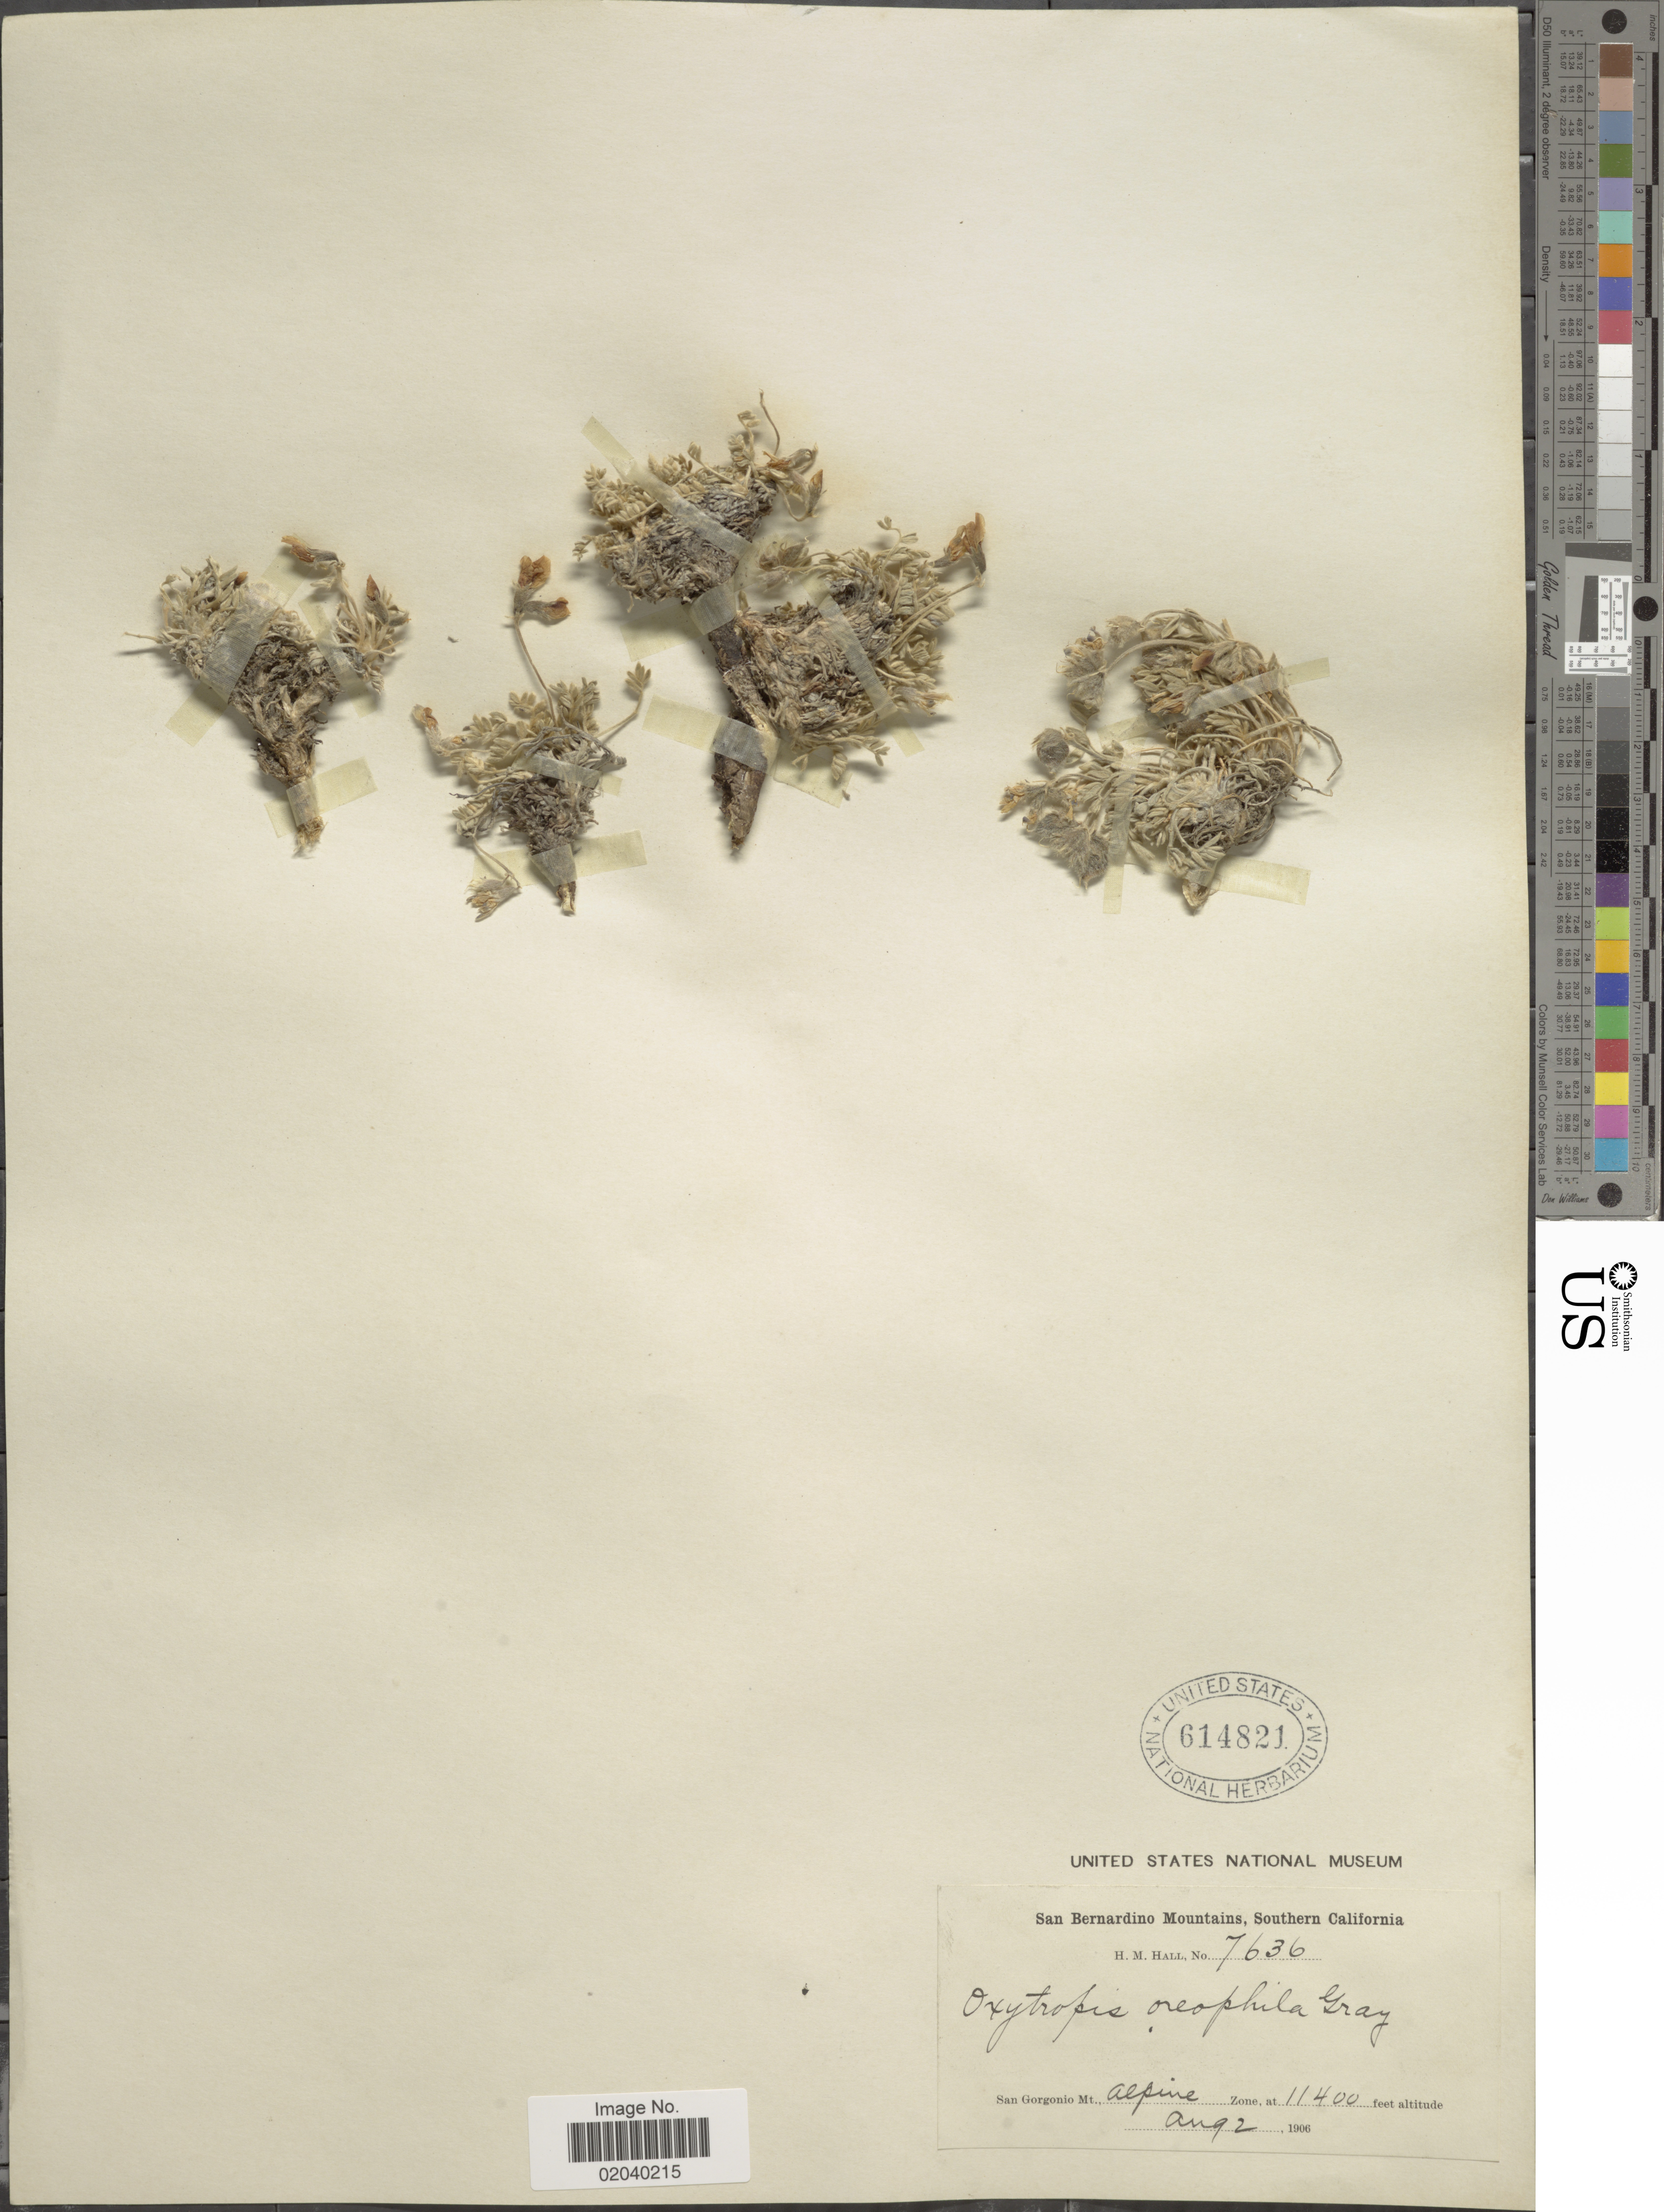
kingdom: Plantae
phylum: Tracheophyta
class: Magnoliopsida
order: Fabales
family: Fabaceae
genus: Oxytropis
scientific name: Oxytropis oreophila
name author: A. Gray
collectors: H. M. Hall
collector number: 7636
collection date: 1906-08-02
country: United States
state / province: California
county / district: San Bernardino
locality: San Bernardino Mountains, Southern California, San Gorgonio Mt Alpine Zone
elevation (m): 3475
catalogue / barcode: US 614821